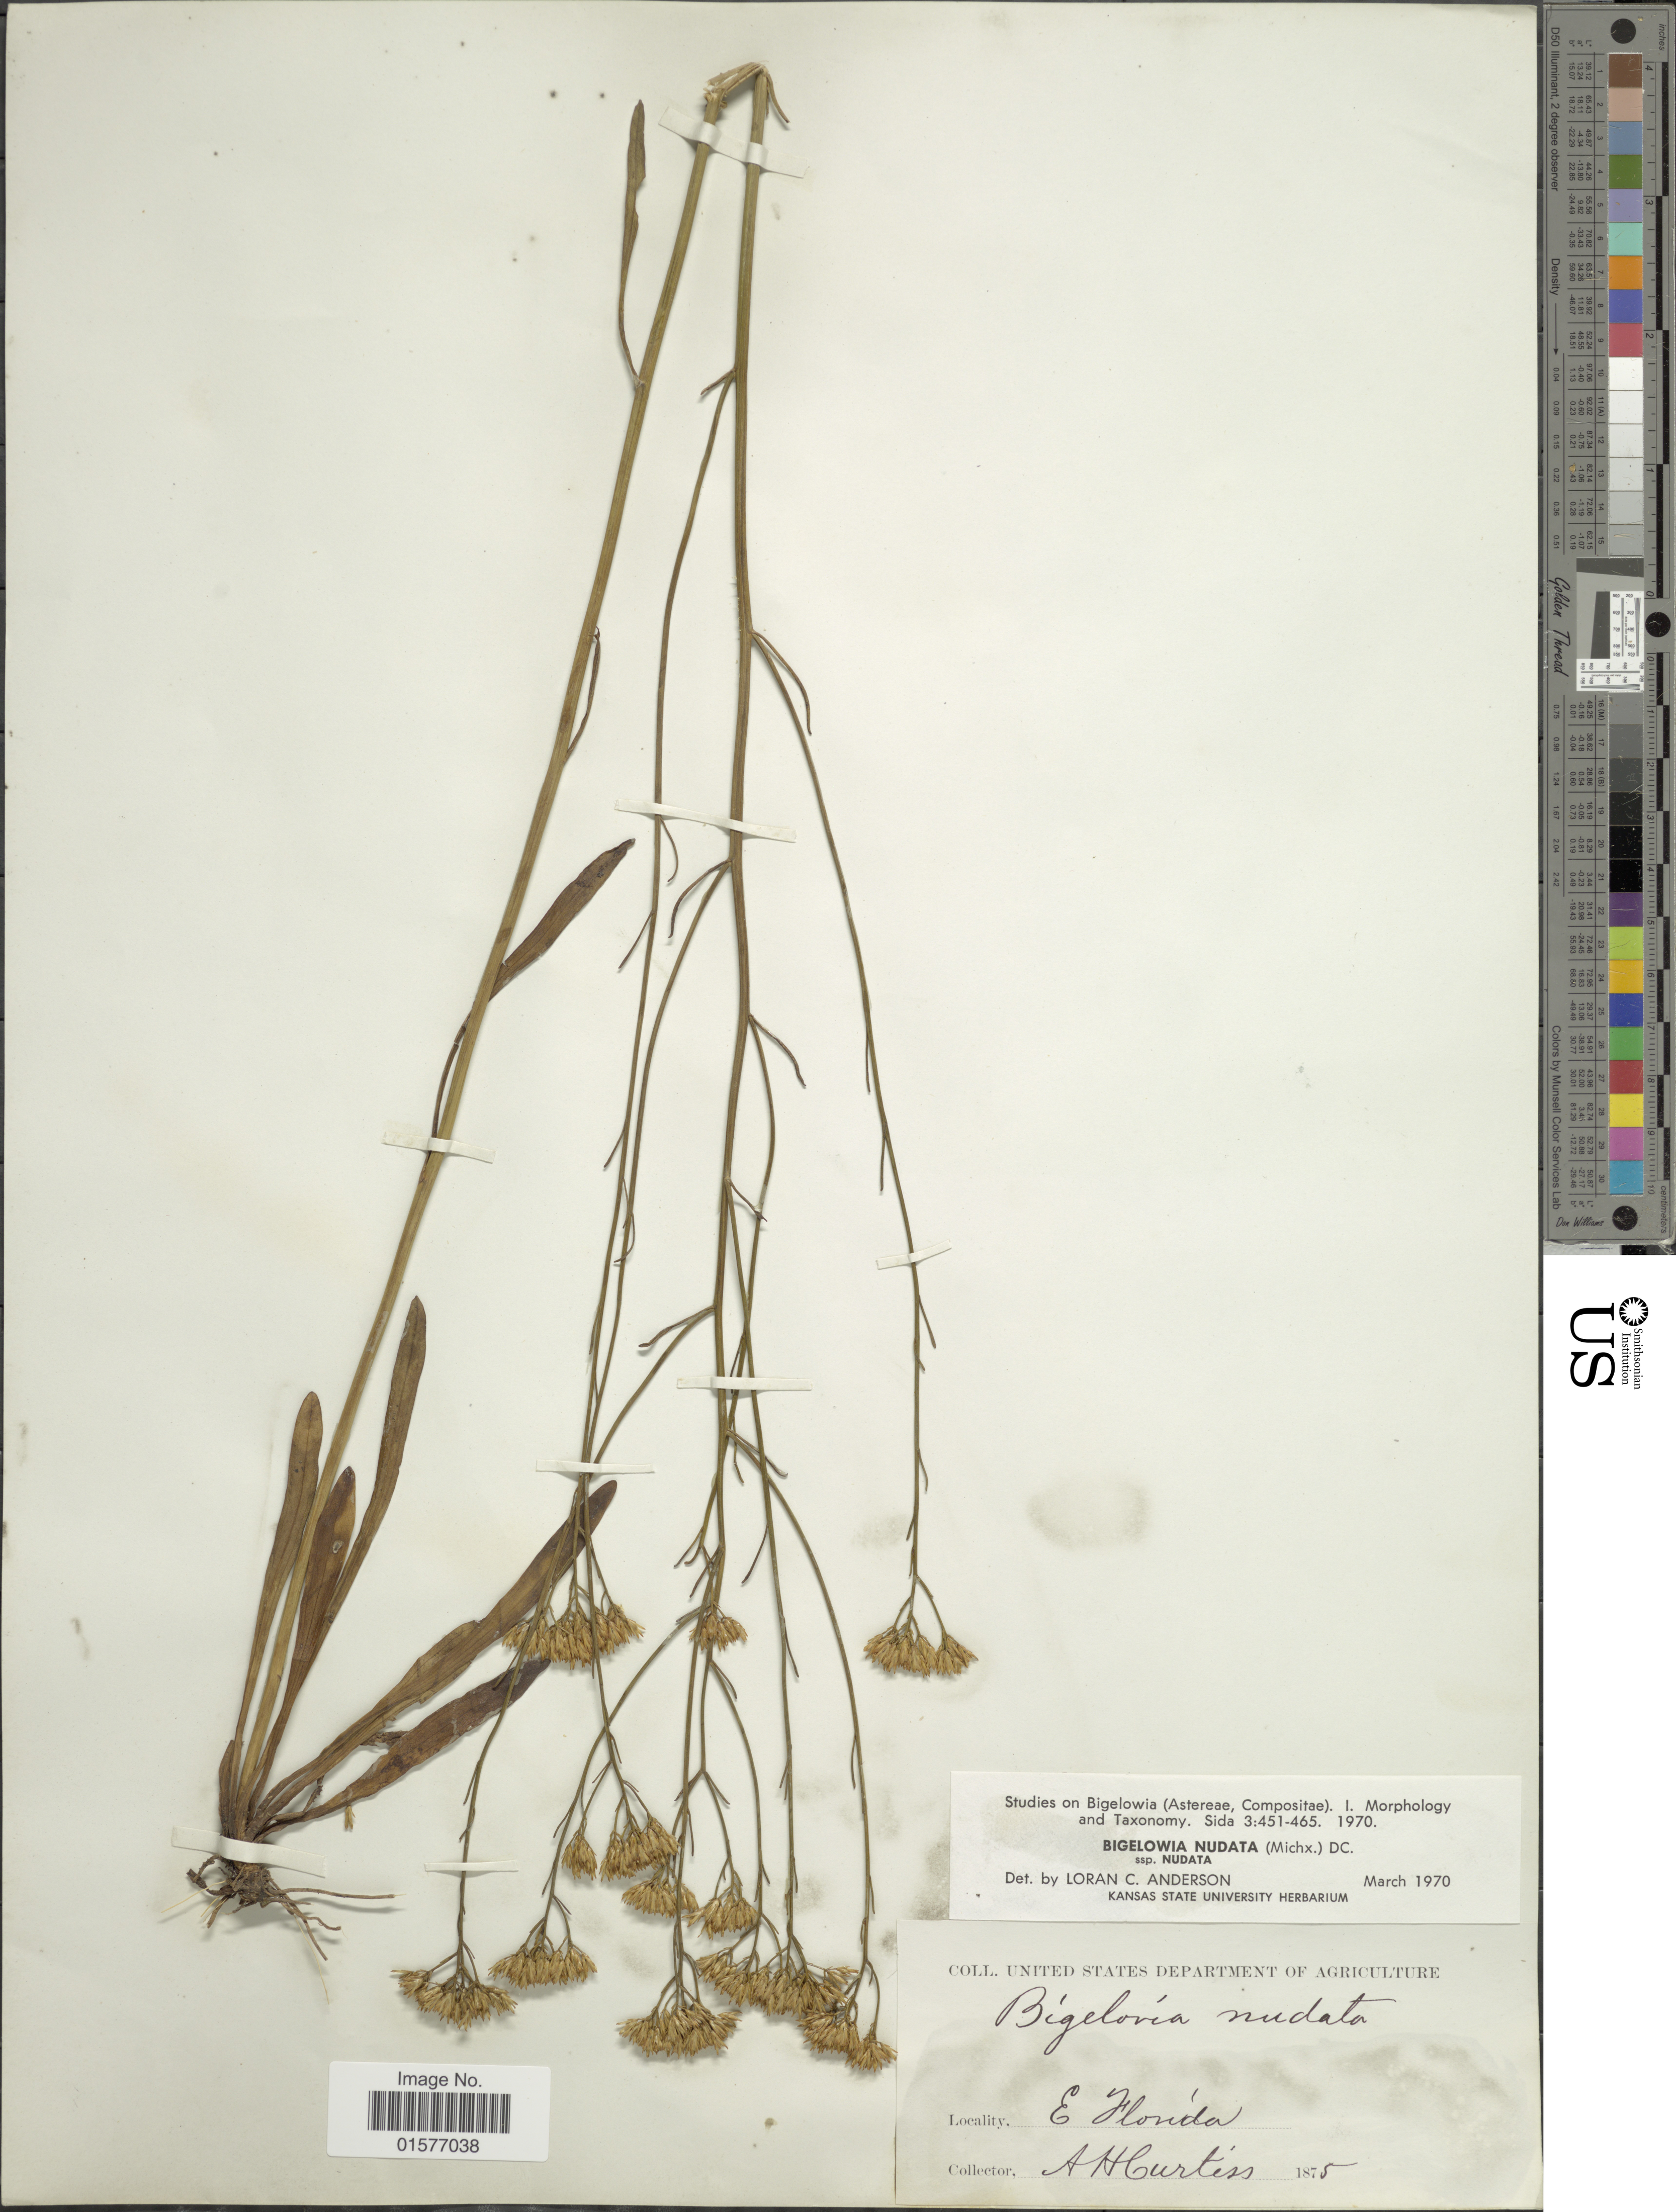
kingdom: Plantae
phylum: Tracheophyta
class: Magnoliopsida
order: Asterales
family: Asteraceae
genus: Bigelowia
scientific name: Bigelowia nudata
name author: (Michx.) DC.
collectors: A. H. Curtiss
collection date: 1875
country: United States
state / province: Florida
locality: E Florida